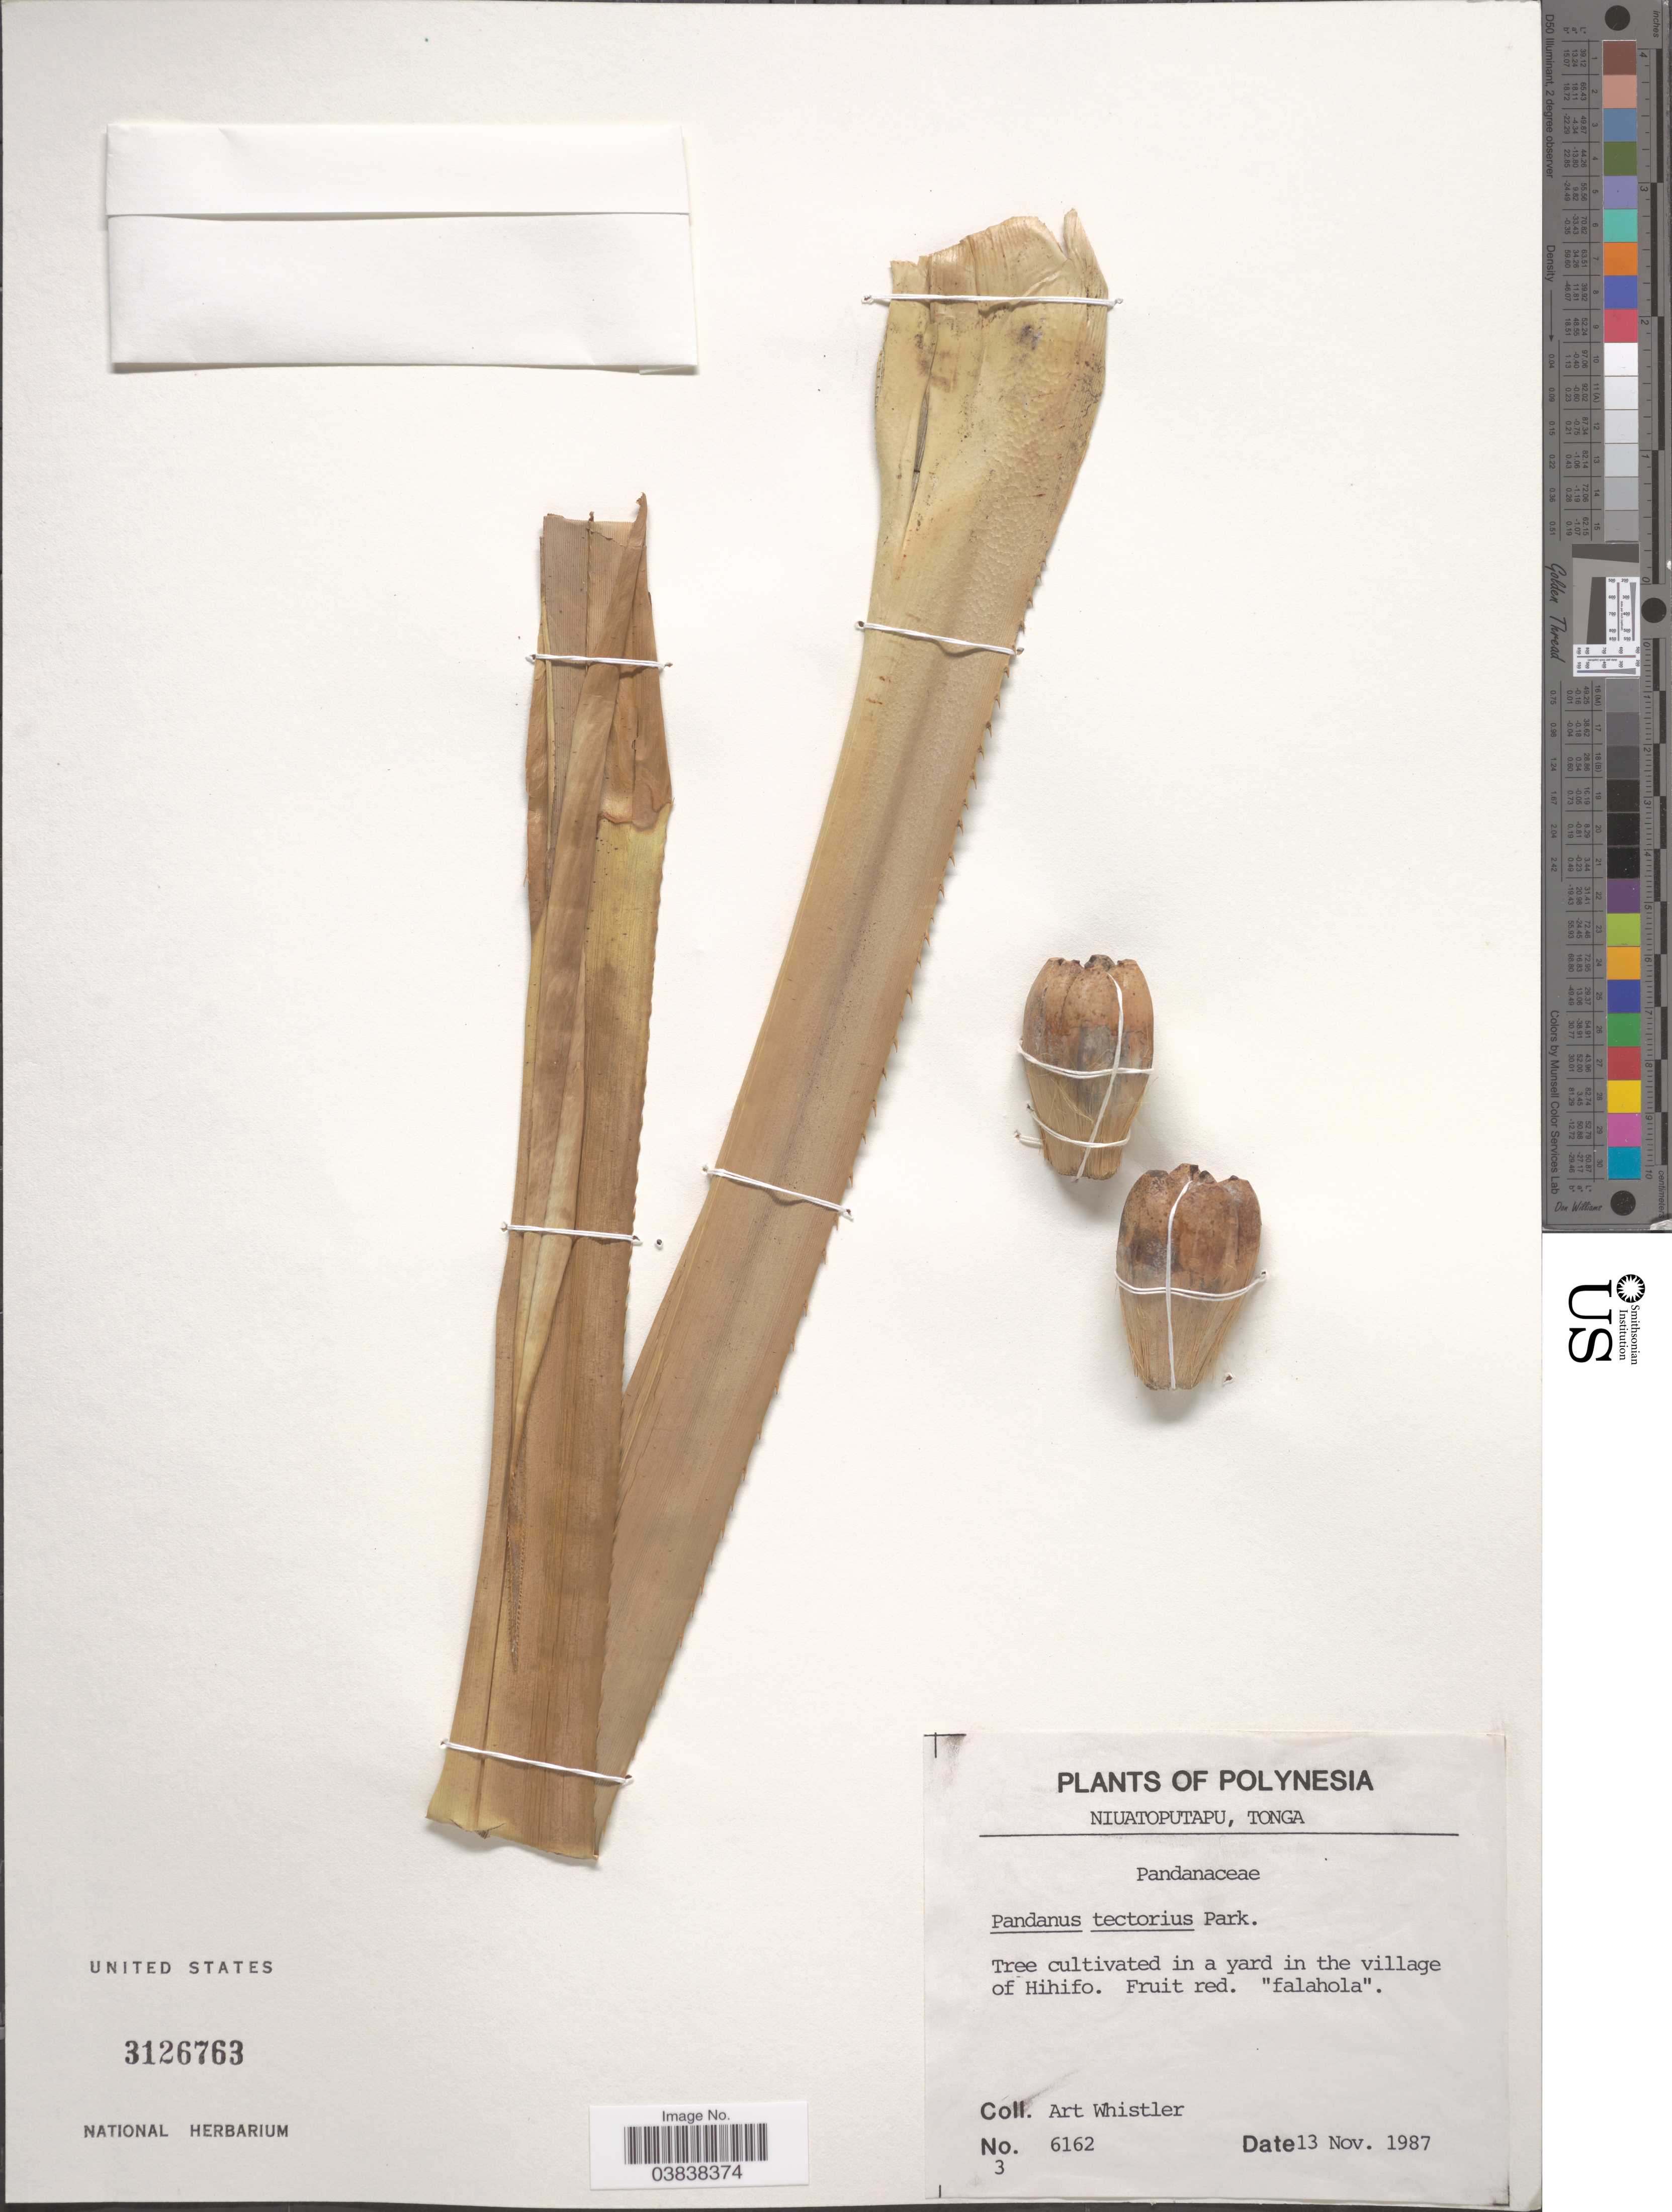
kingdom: Plantae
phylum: Tracheophyta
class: Liliopsida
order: Pandanales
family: Pandanaceae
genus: Pandanus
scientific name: Pandanus tectorius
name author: Parkinson ex DuRoi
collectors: A. Whistler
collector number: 6162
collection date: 1987-11-13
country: Tonga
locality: Polynesia. Niuatoputapo. In a yard in the village of Hihifo.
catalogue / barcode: US 3126763